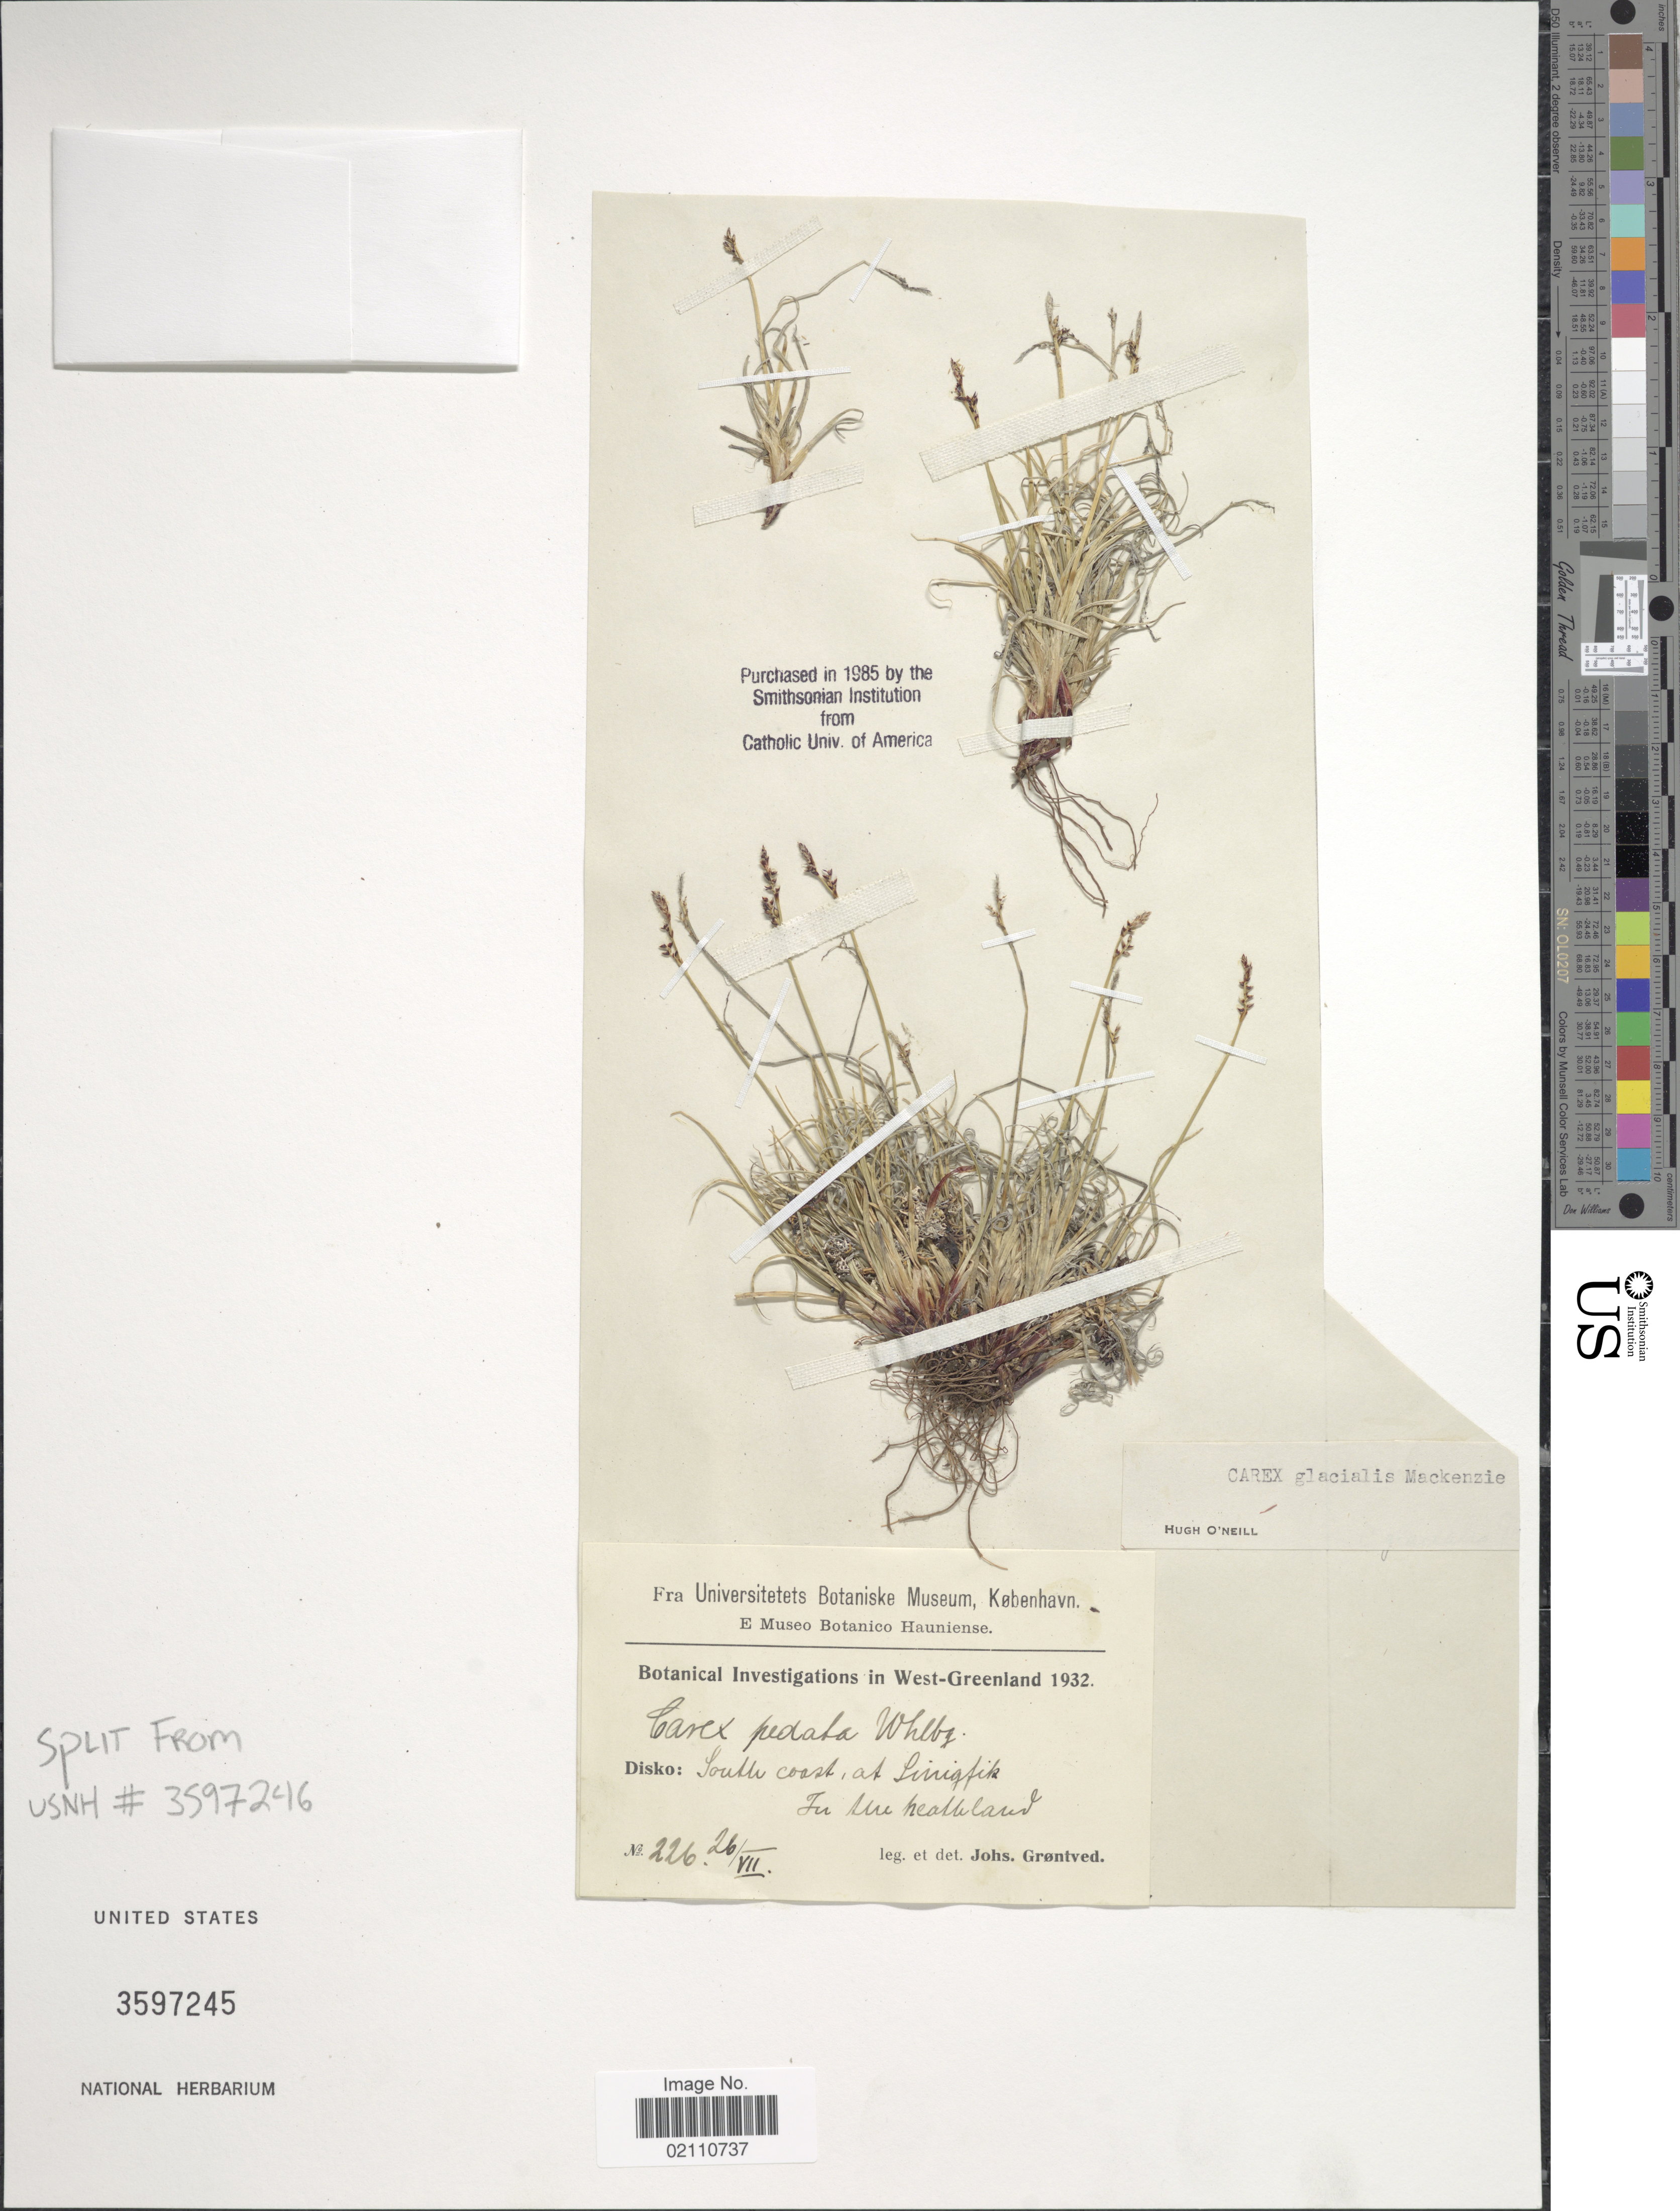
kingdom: Plantae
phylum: Tracheophyta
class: Liliopsida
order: Poales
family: Cyperaceae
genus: Carex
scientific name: Carex glacialis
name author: Mack.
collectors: J. Grøntved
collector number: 226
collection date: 1932-07-26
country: Greenland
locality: West-Greenland, Disko: South Coast, at Sinigfik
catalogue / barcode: US 3597245